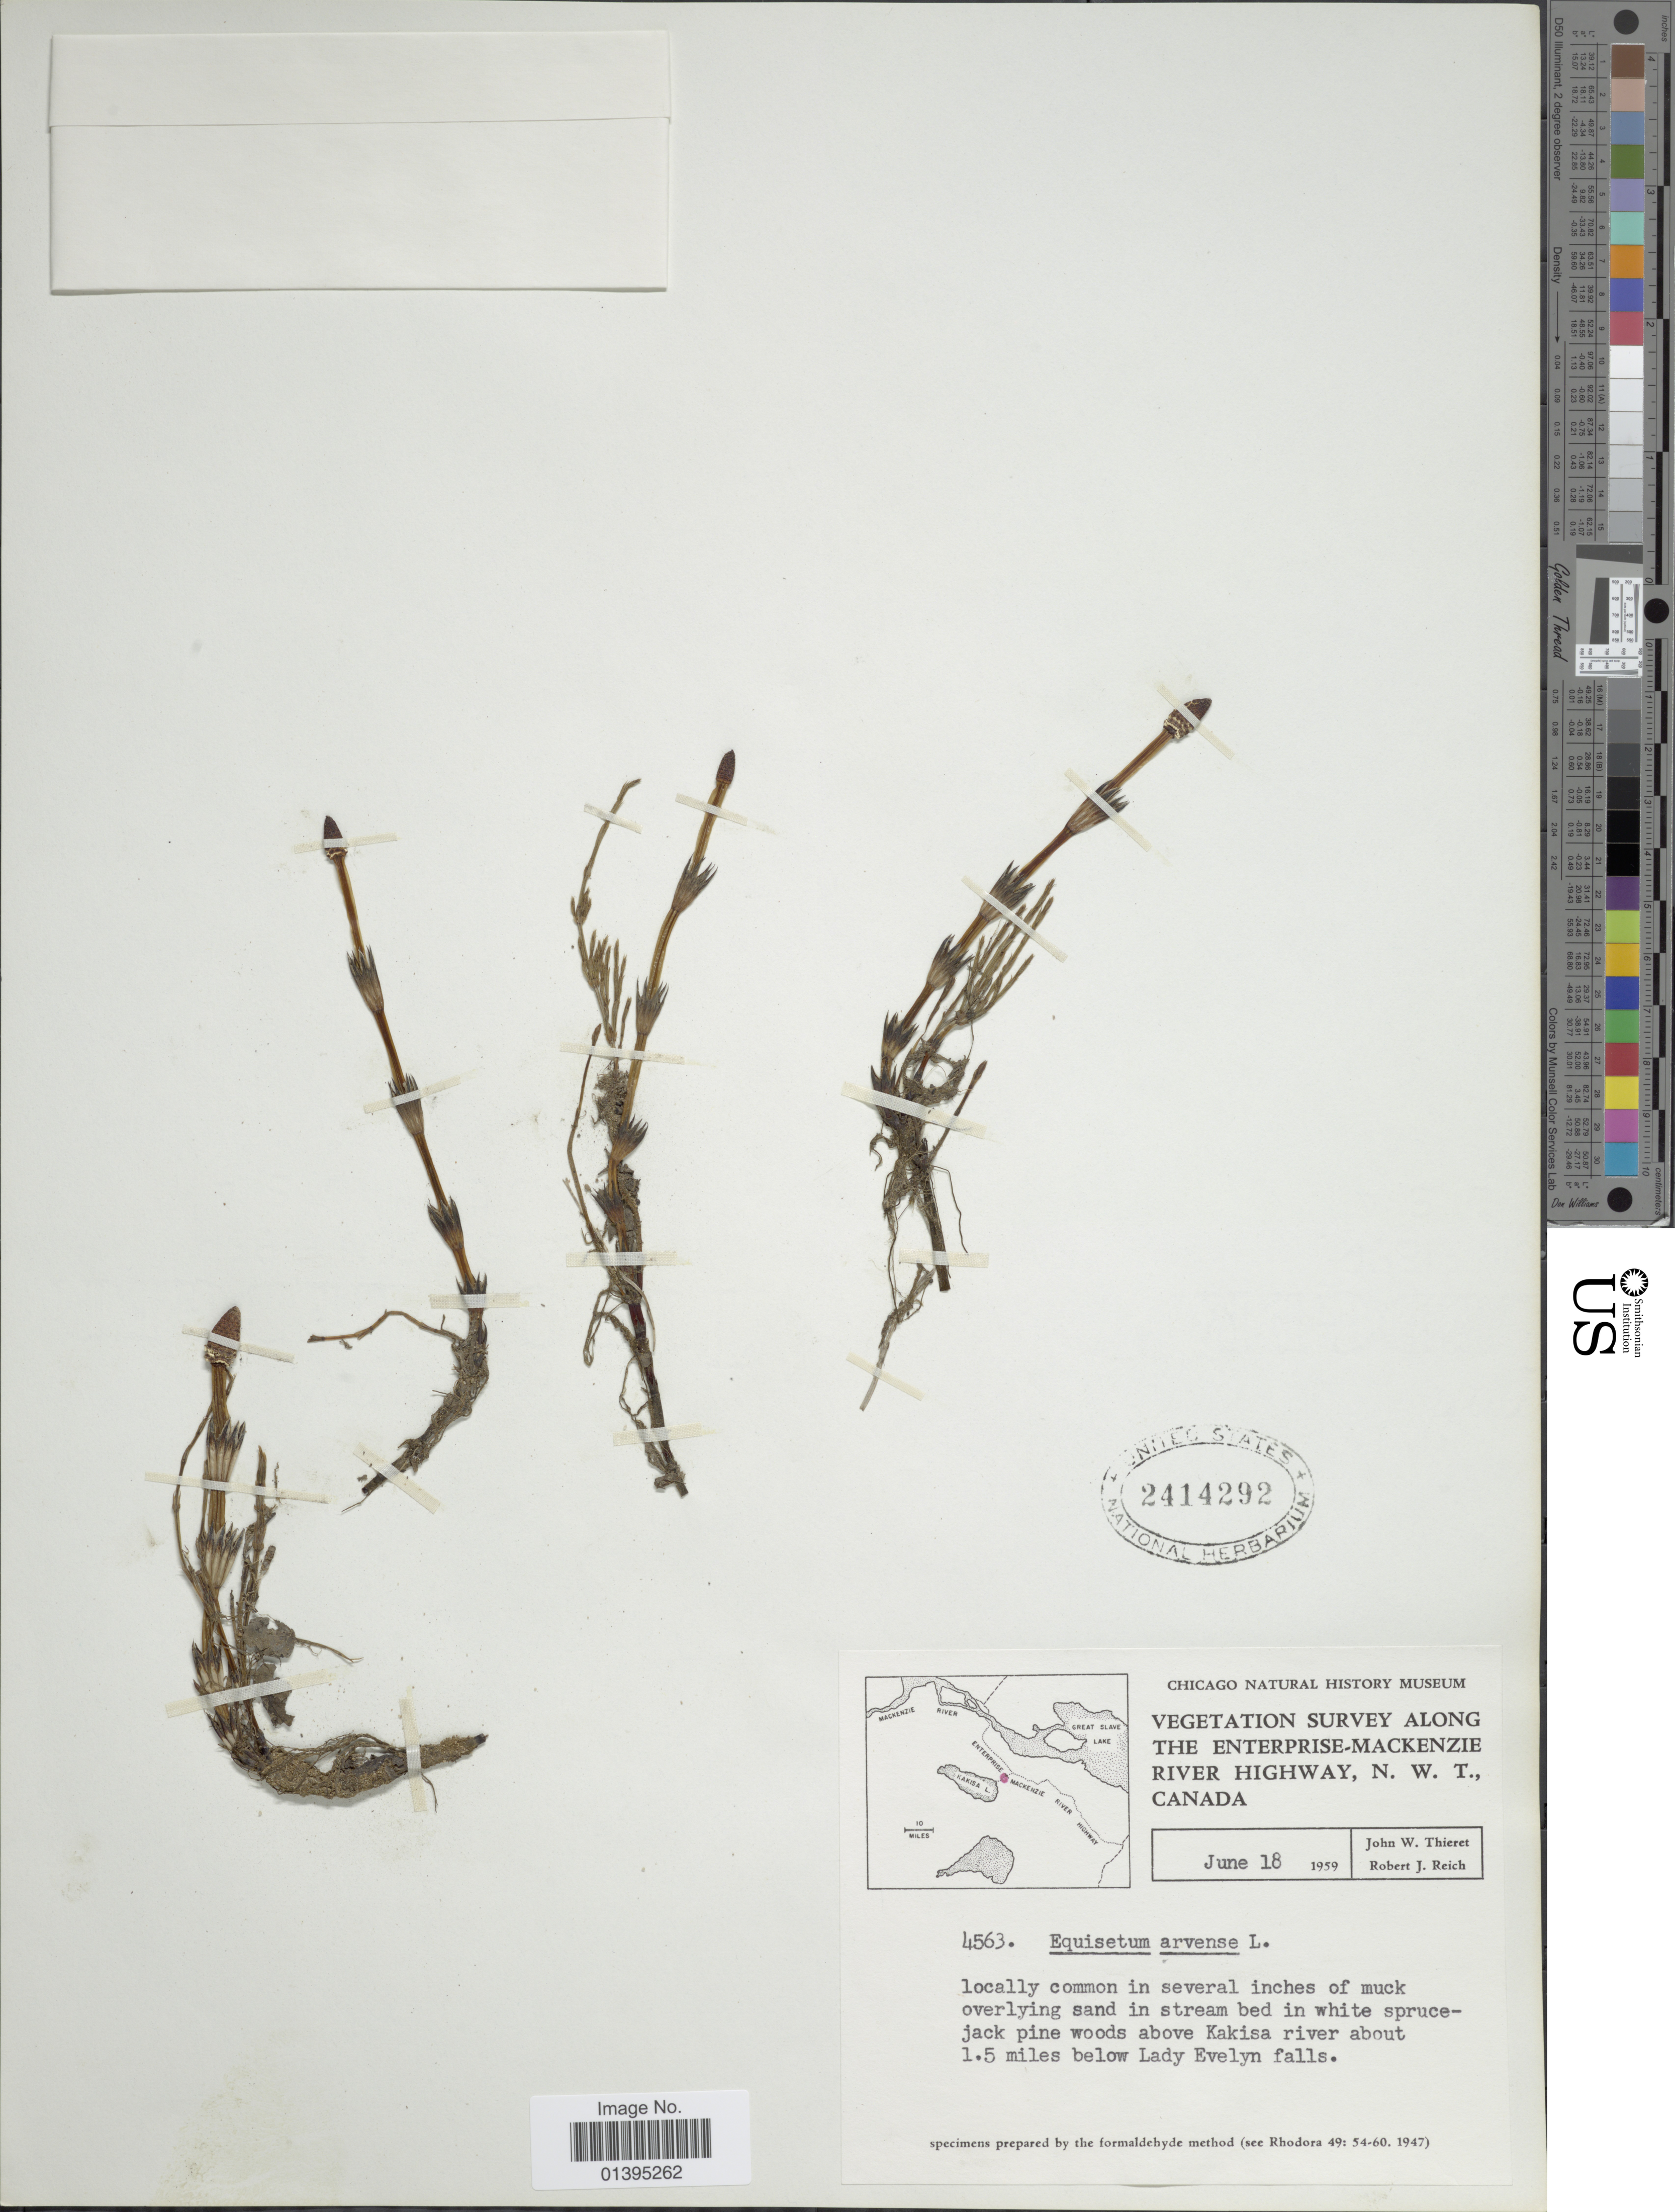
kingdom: Plantae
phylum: Tracheophyta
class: Polypodiopsida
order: Equisetales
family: Equisetaceae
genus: Equisetum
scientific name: Equisetum arvense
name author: L.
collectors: J. W. Thieret & R. Reich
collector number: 4563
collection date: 1959-06-18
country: Canada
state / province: Northwest Territories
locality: Pine woods above Kakisa river about 1.5 miles below Lady Evelyn falls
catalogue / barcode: US 2414292